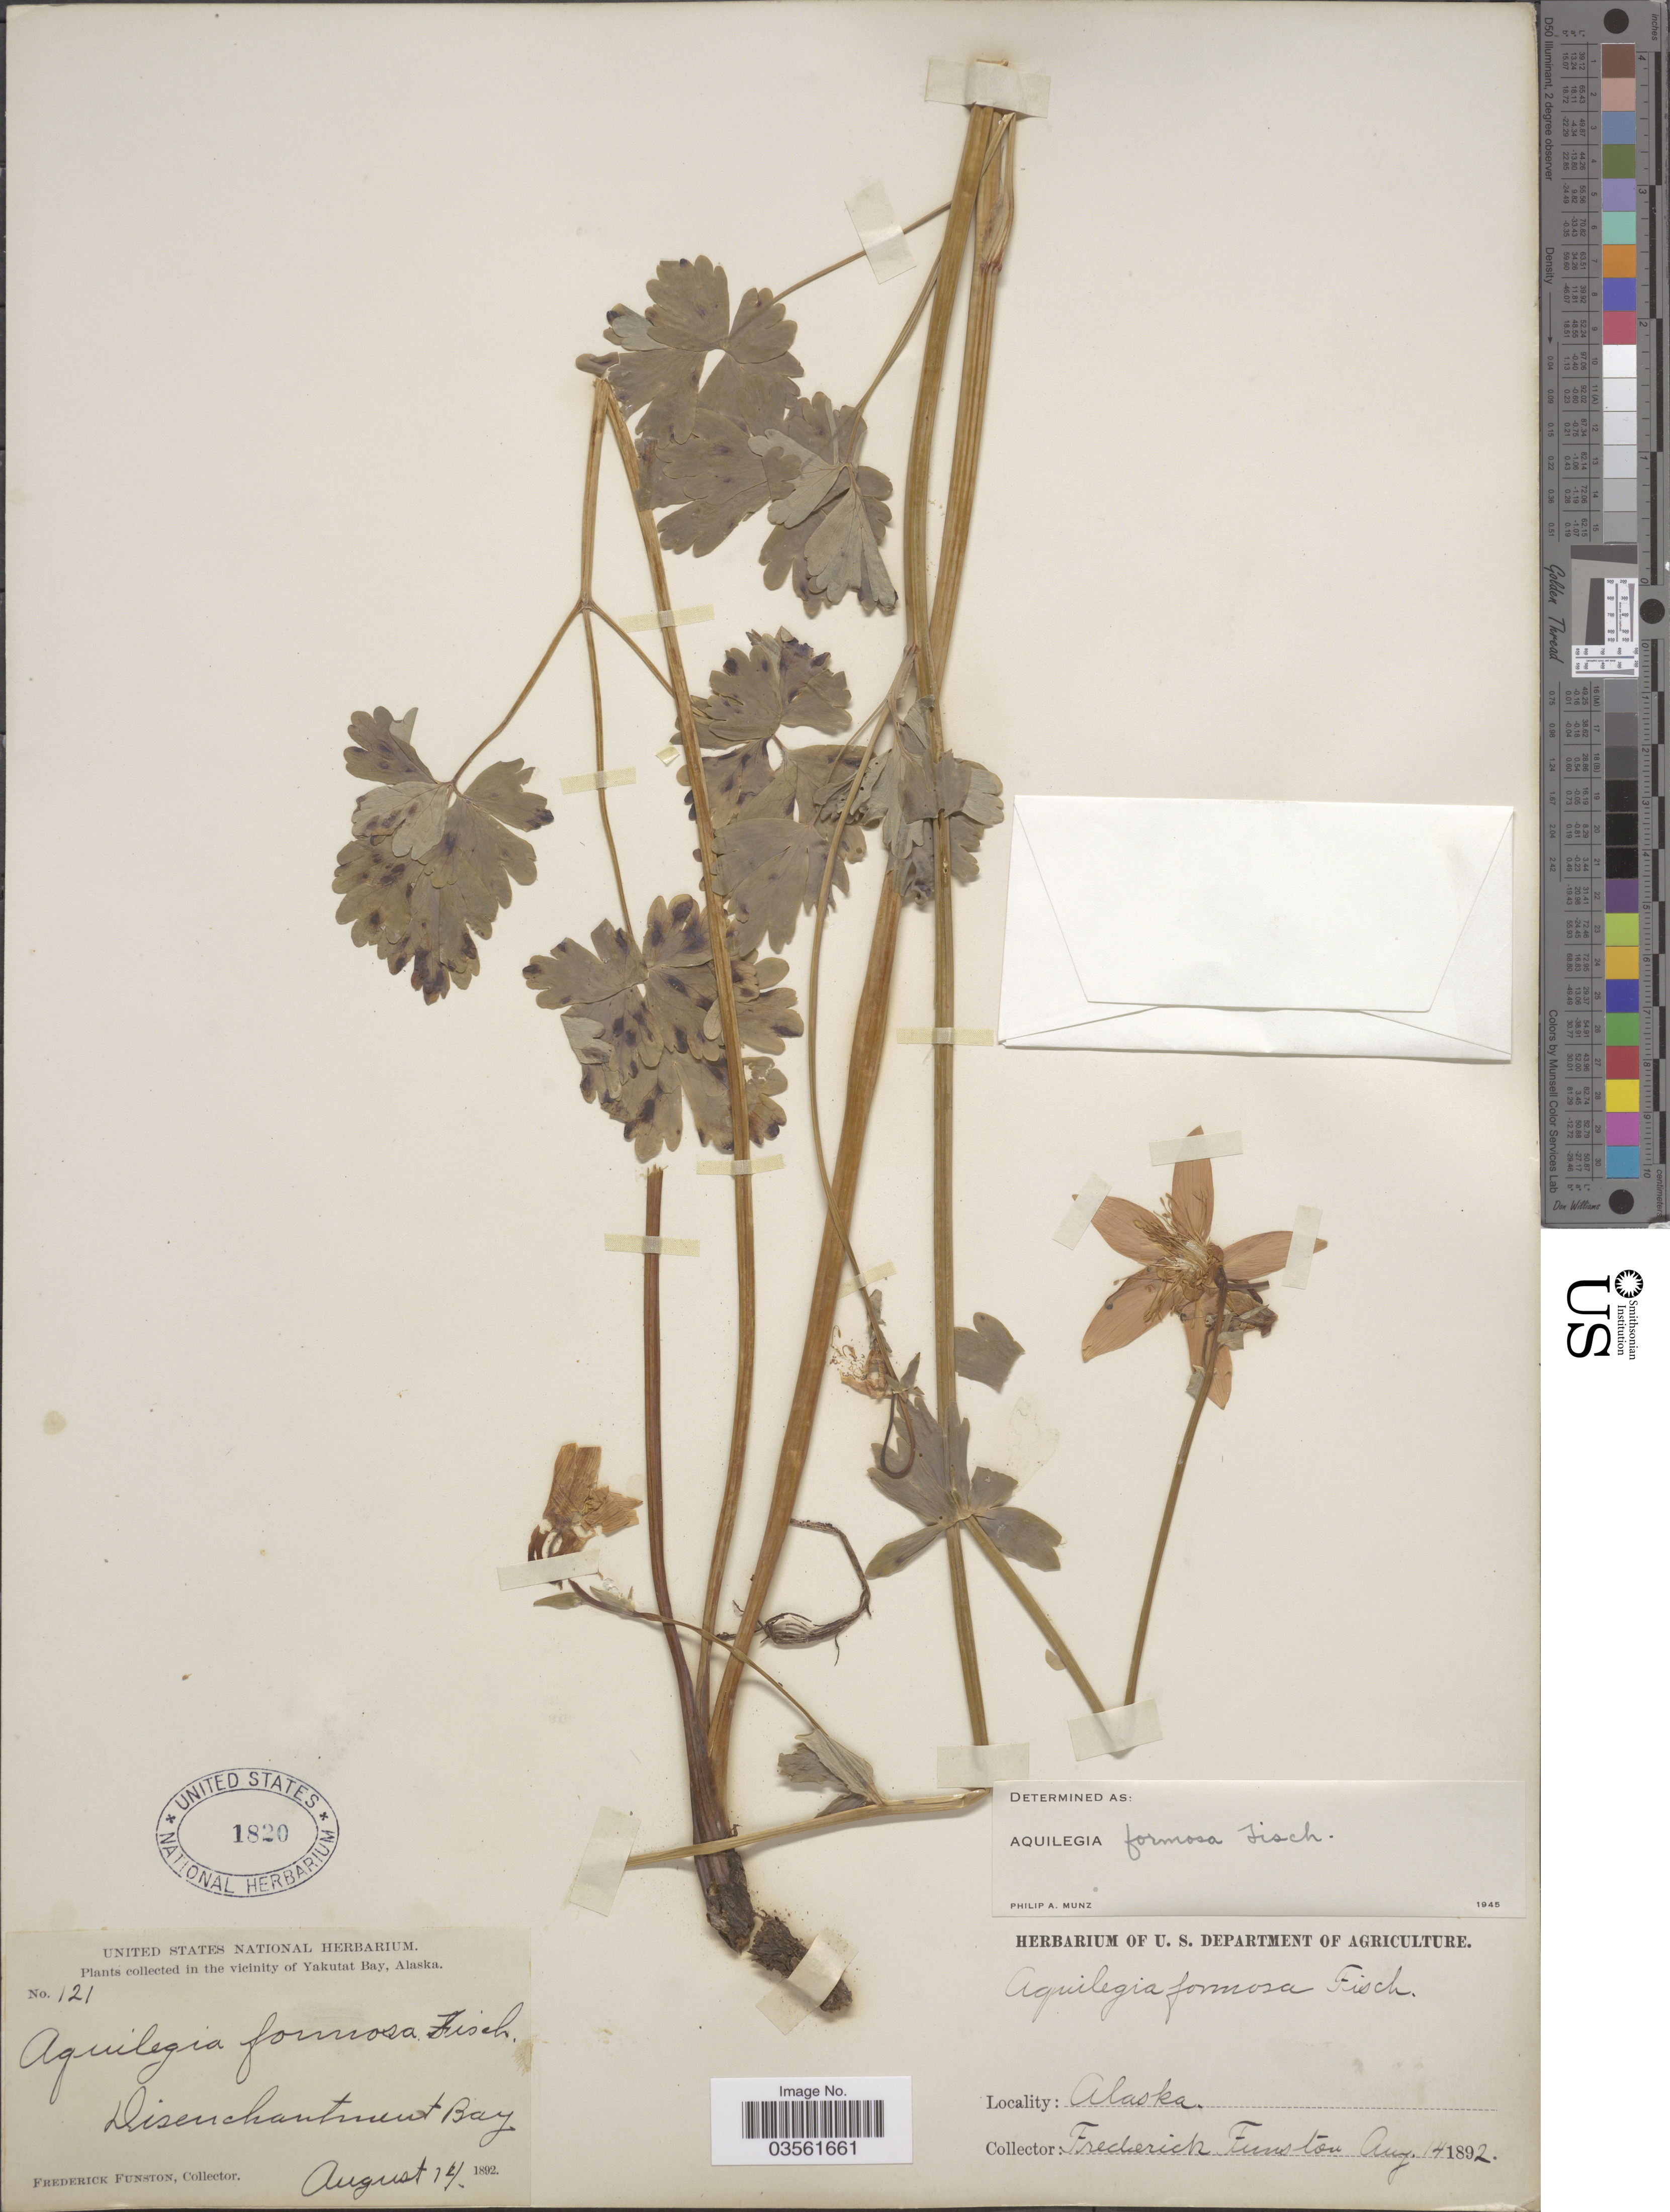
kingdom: Plantae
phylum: Tracheophyta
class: Magnoliopsida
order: Ranunculales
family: Ranunculaceae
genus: Aquilegia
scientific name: Aquilegia formosa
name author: Fisch. ex DC.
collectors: F. Funston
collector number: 121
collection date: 1892-08-14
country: United States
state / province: Alaska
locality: In the vicinity of Yakutat Bay. Disenchantment Bay.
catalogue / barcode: US 1820